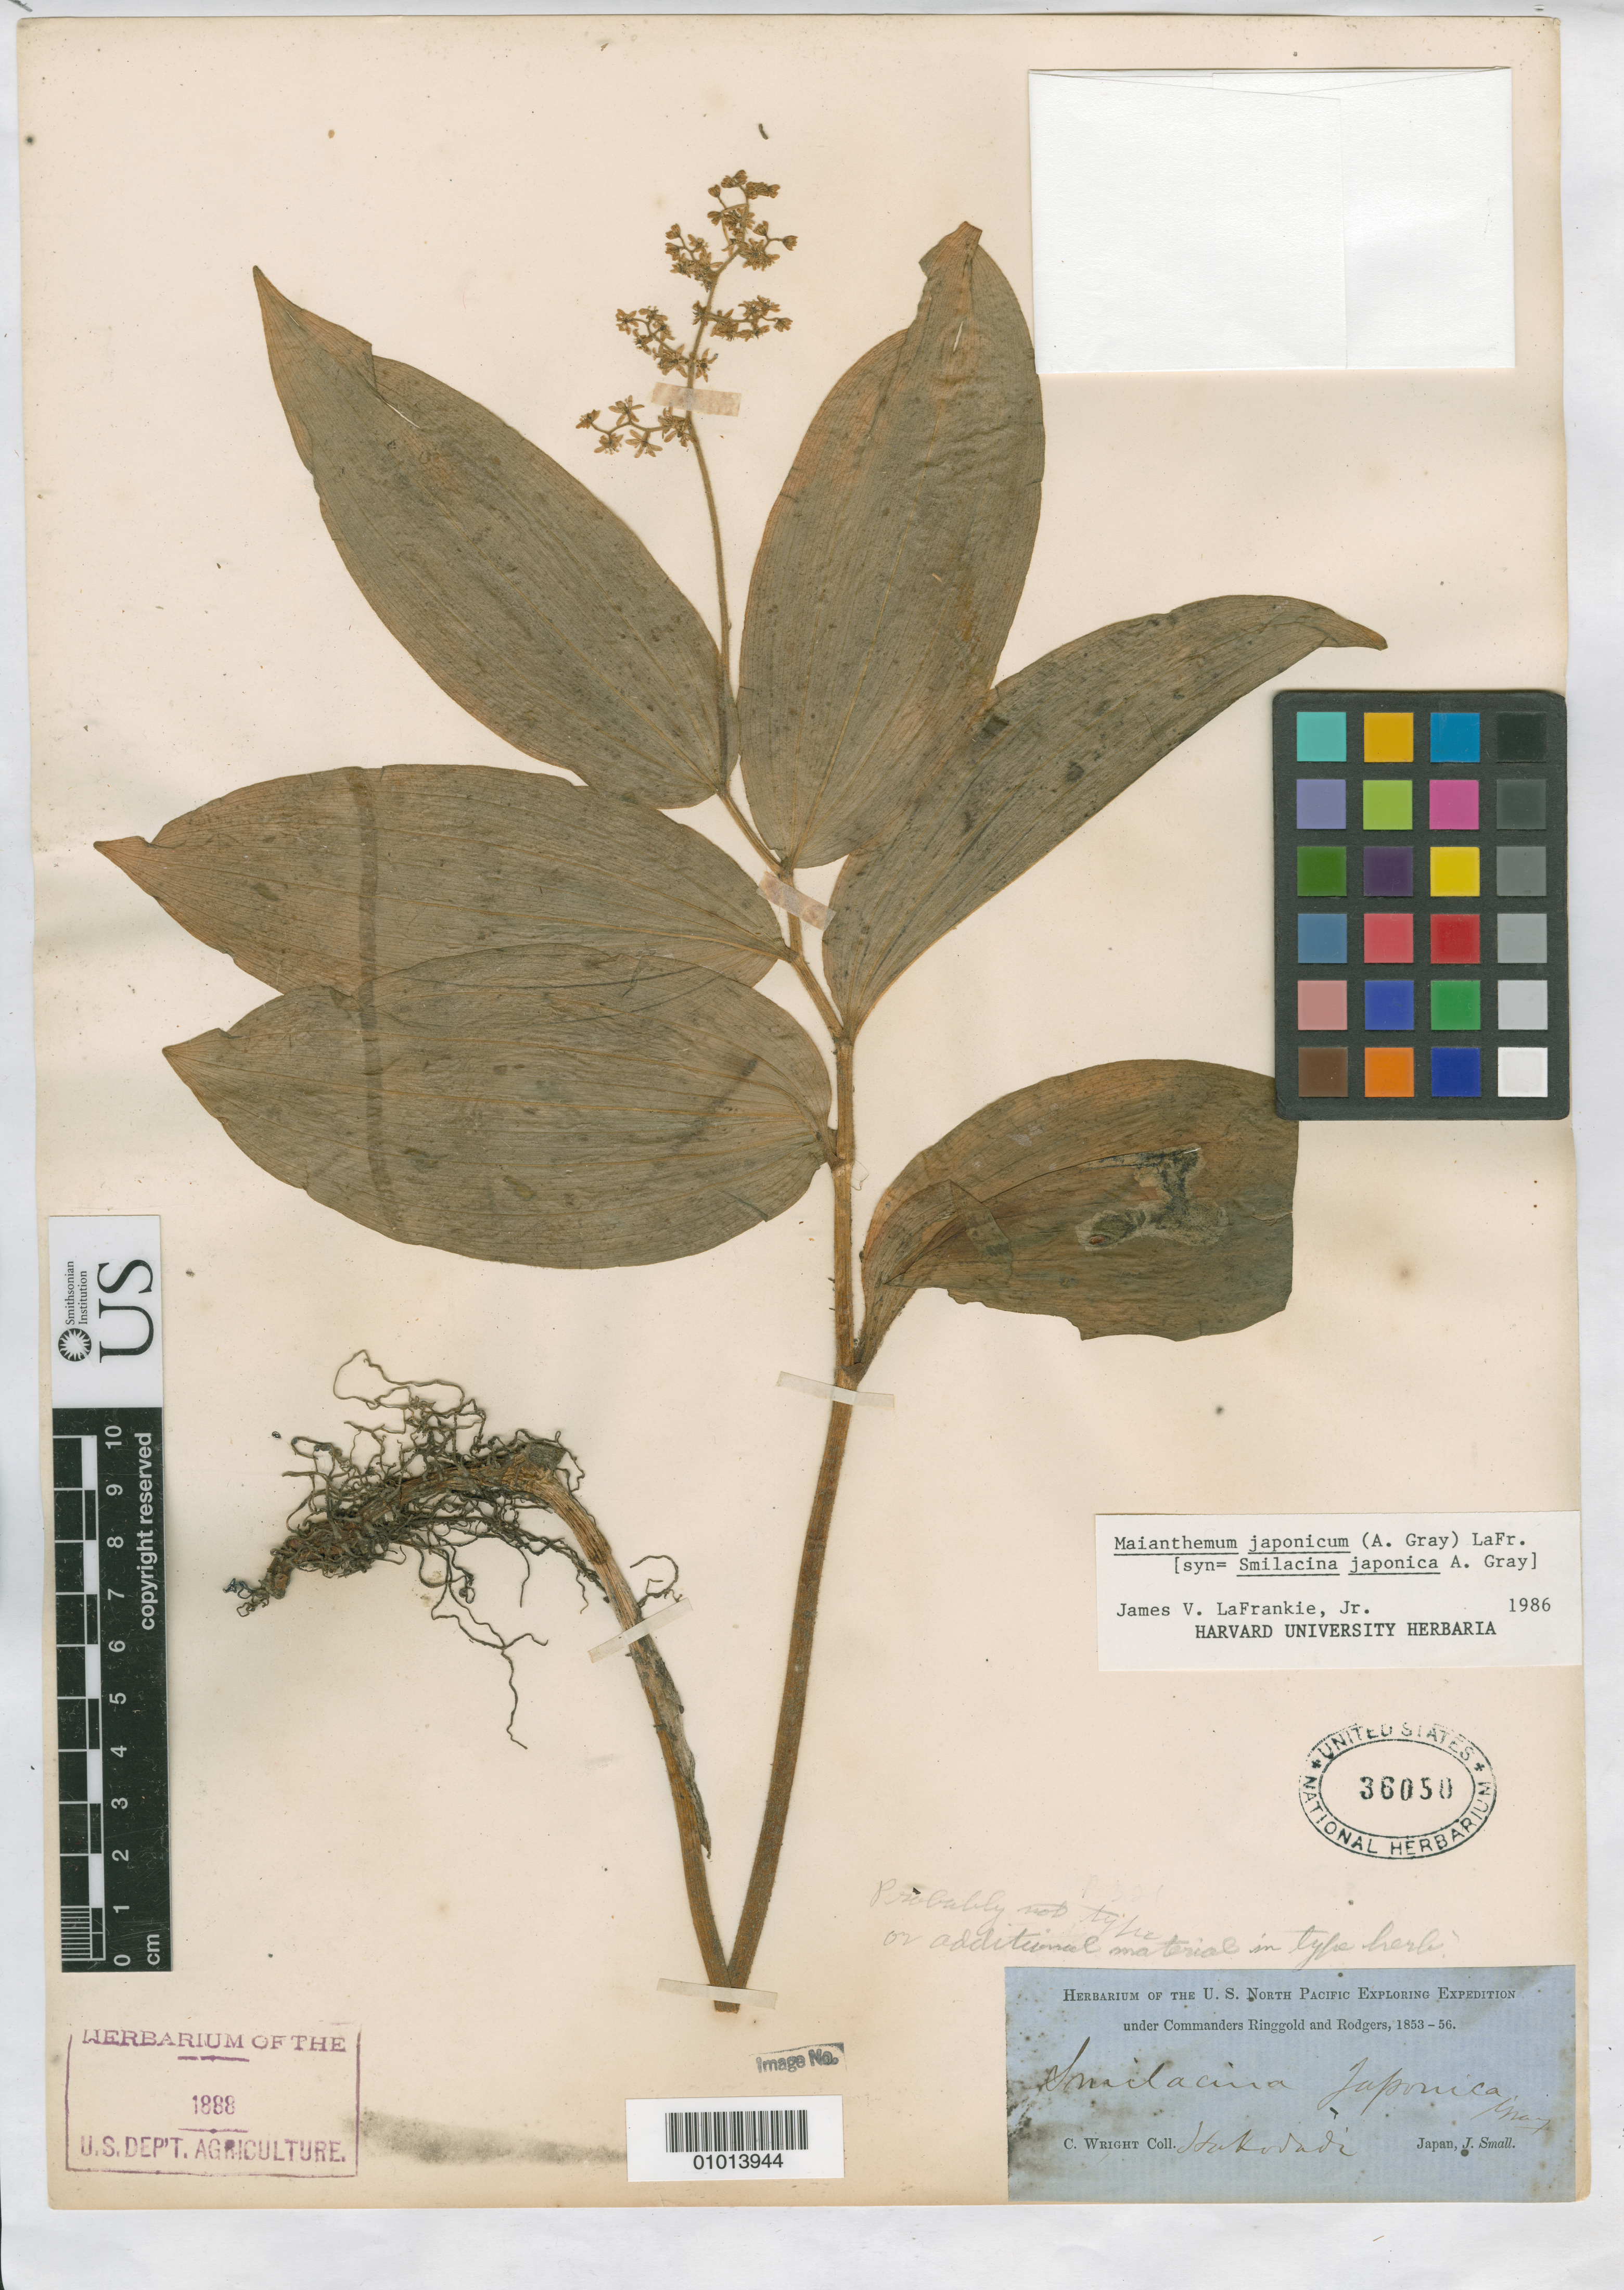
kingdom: Plantae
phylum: Tracheophyta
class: Liliopsida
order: Asparagales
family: Asparagaceae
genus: Smilacina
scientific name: Smilacina japonica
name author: A. Gray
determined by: LaFrankie, J. V.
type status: Type Collection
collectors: C. Wright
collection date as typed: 1853 to -- --- 1856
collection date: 1853/1856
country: Japan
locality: Hako hadi.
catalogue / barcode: US 36050